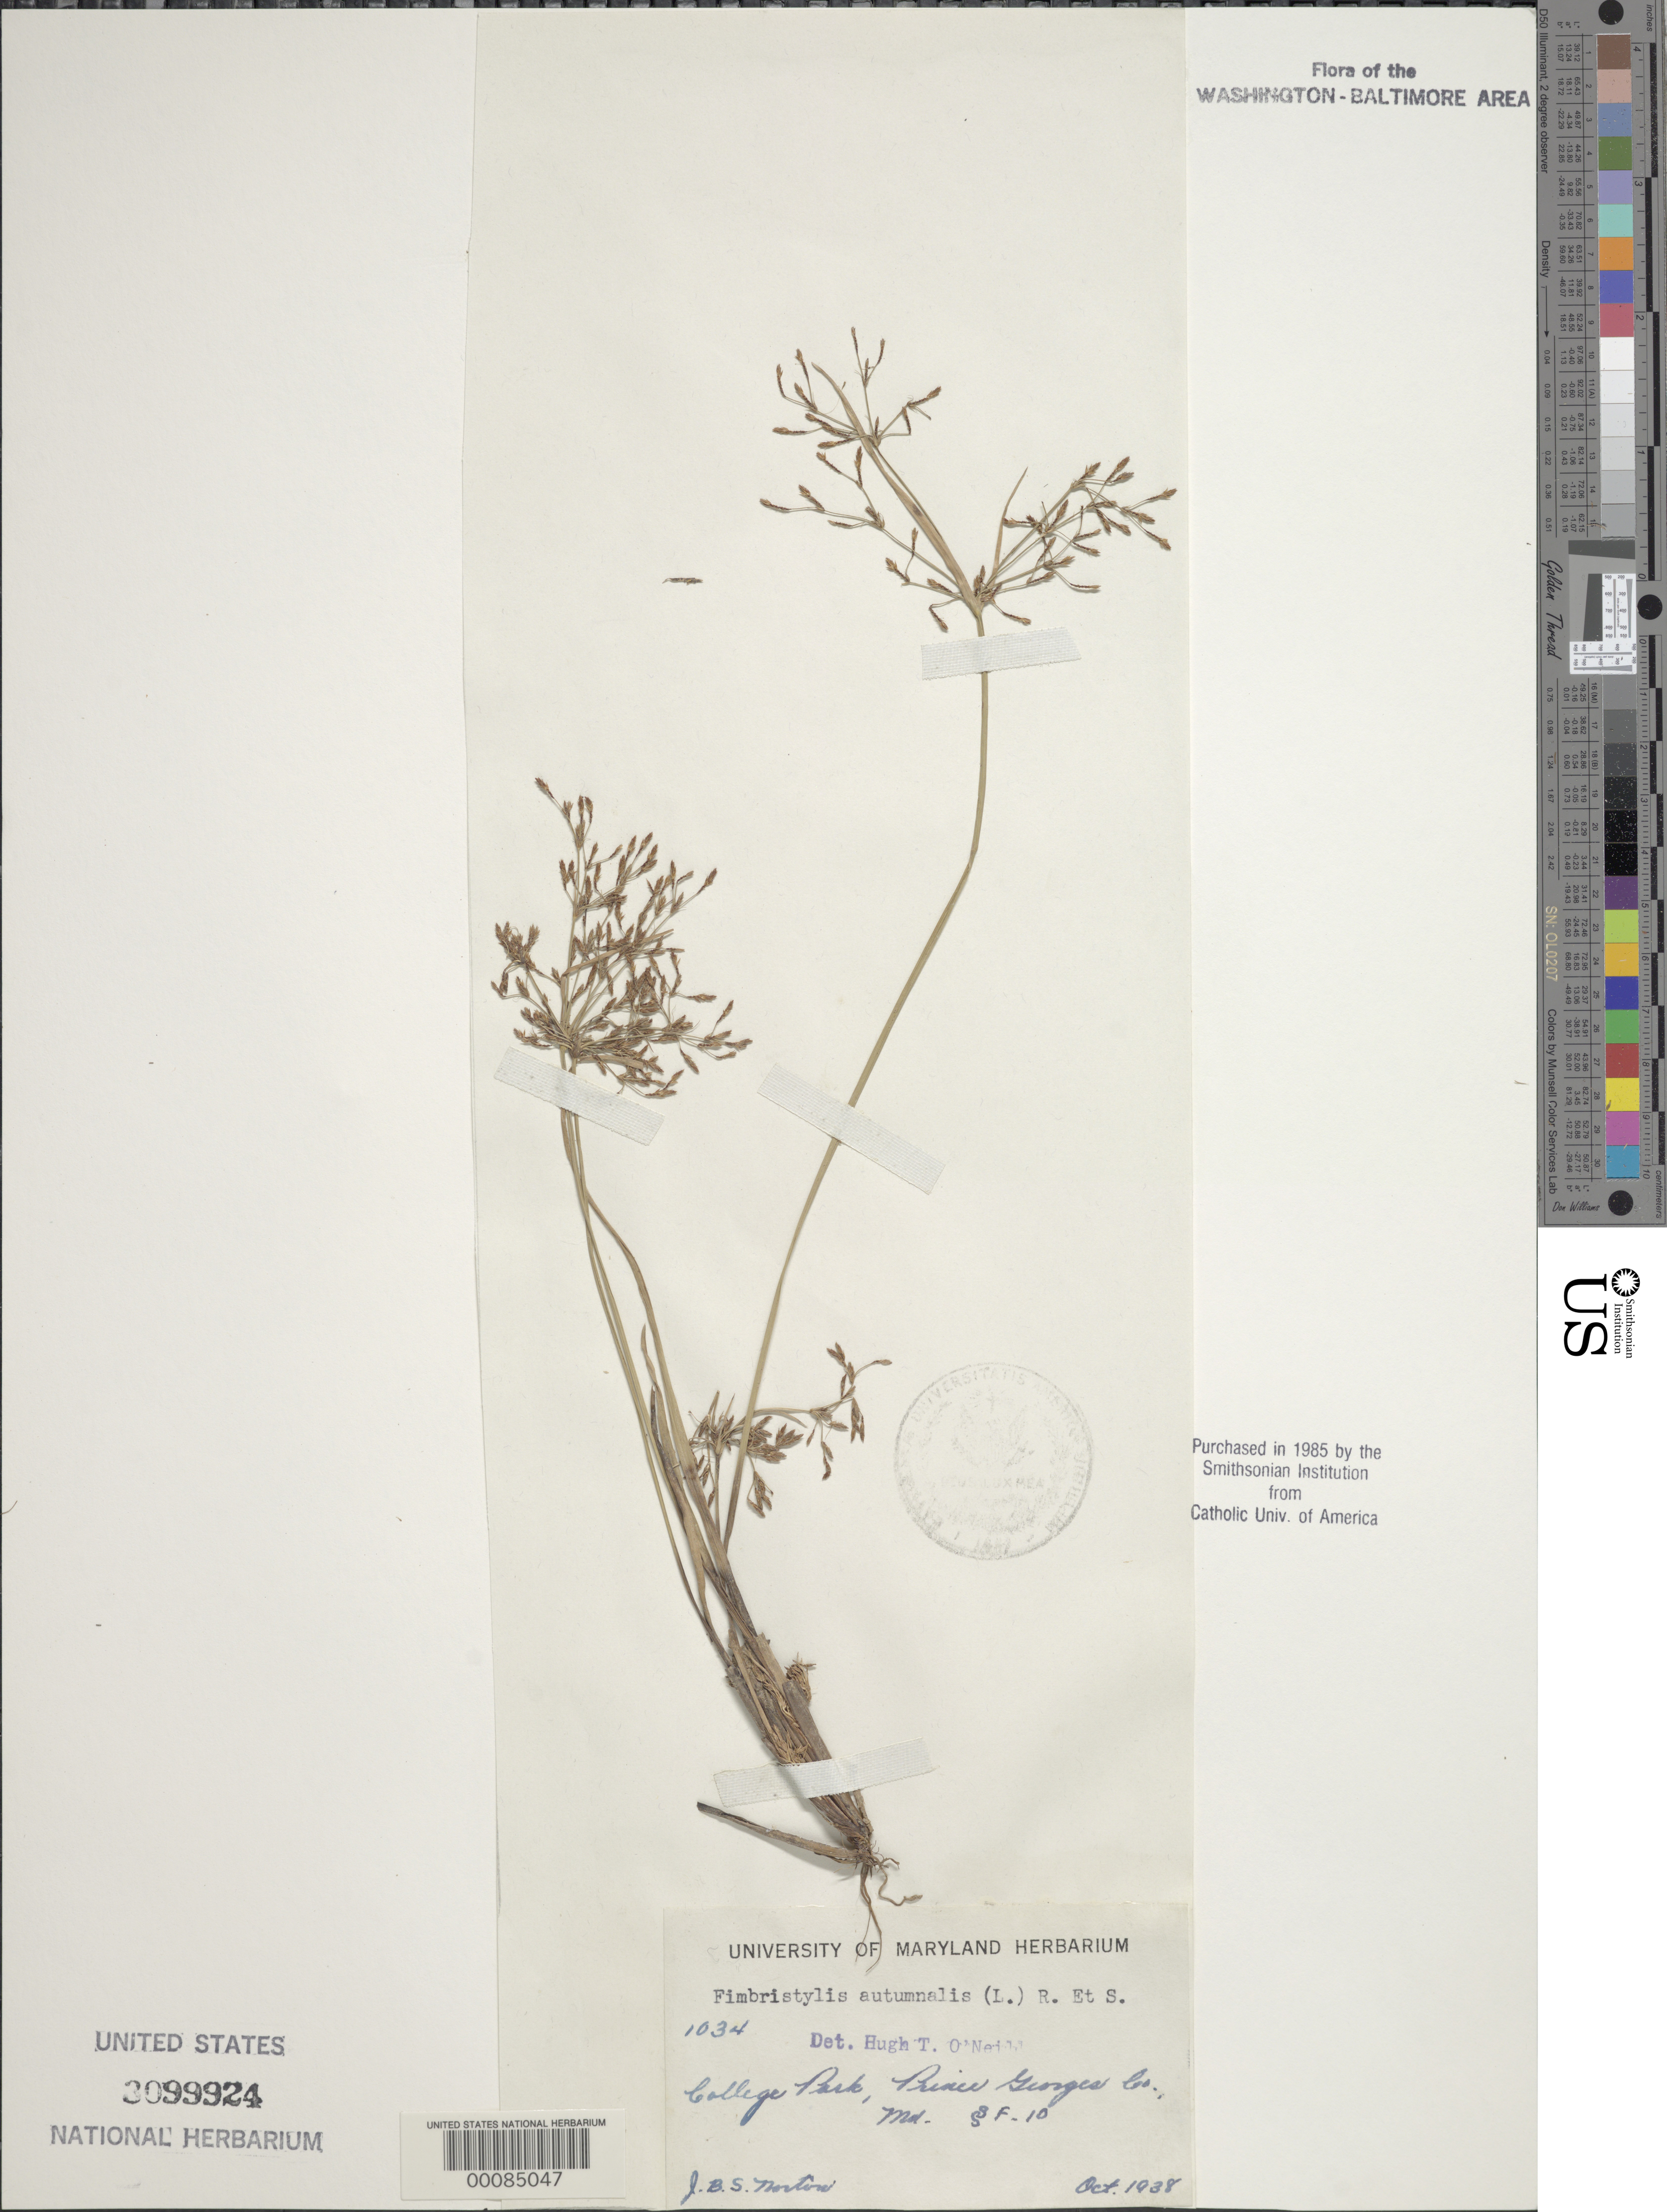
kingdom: Plantae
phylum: Tracheophyta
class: Liliopsida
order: Poales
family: Cyperaceae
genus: Fimbristylis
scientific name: Fimbristylis autumnalis (L.) Roem. & Schult.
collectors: H. O'Neill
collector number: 1034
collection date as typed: Oct 1938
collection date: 1938-10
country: United States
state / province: Maryland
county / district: Prince George's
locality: College Park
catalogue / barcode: US 3099924